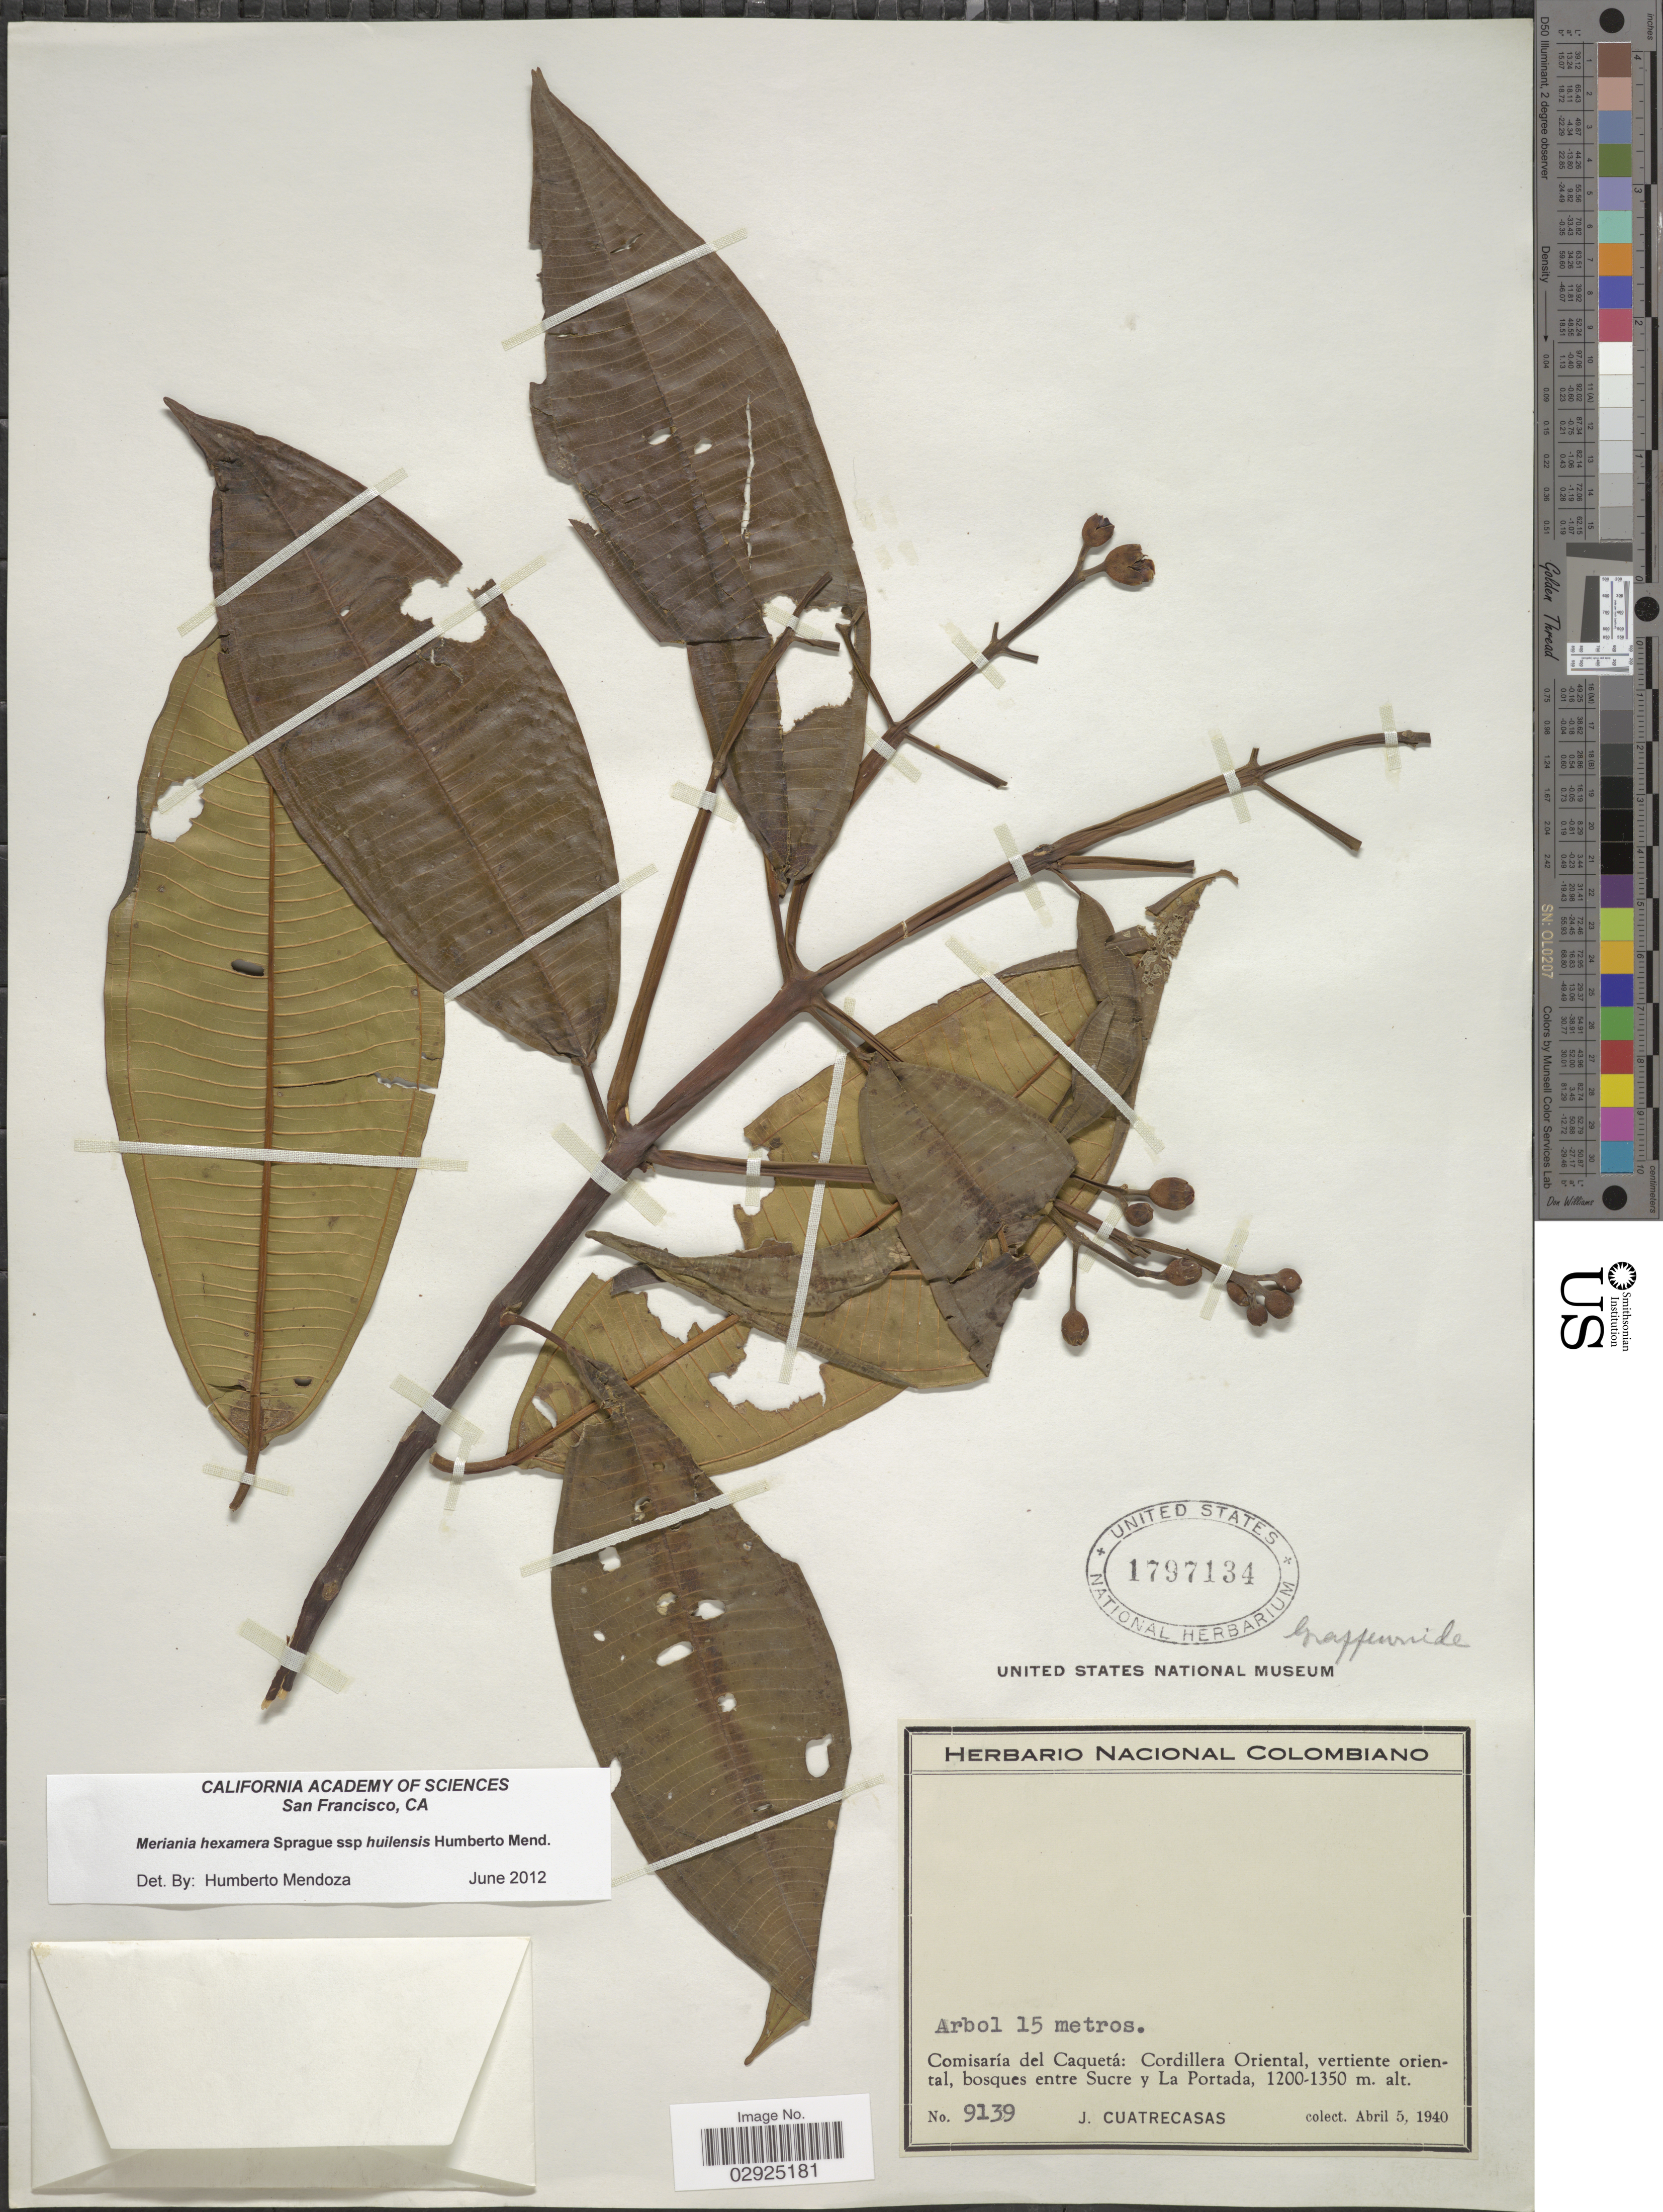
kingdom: Plantae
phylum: Tracheophyta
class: Magnoliopsida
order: Myrtales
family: Melastomataceae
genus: Meriania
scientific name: Meriania hexamera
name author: Sprague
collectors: J. Cuatrecasas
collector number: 9139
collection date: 1940-04-05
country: Colombia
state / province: Caquetá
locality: Comisaría del Caquetá: Cordillera Oriental, vertiente oriental, bosques entre Sucre y La Portada.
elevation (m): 1200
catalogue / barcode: US 1797134